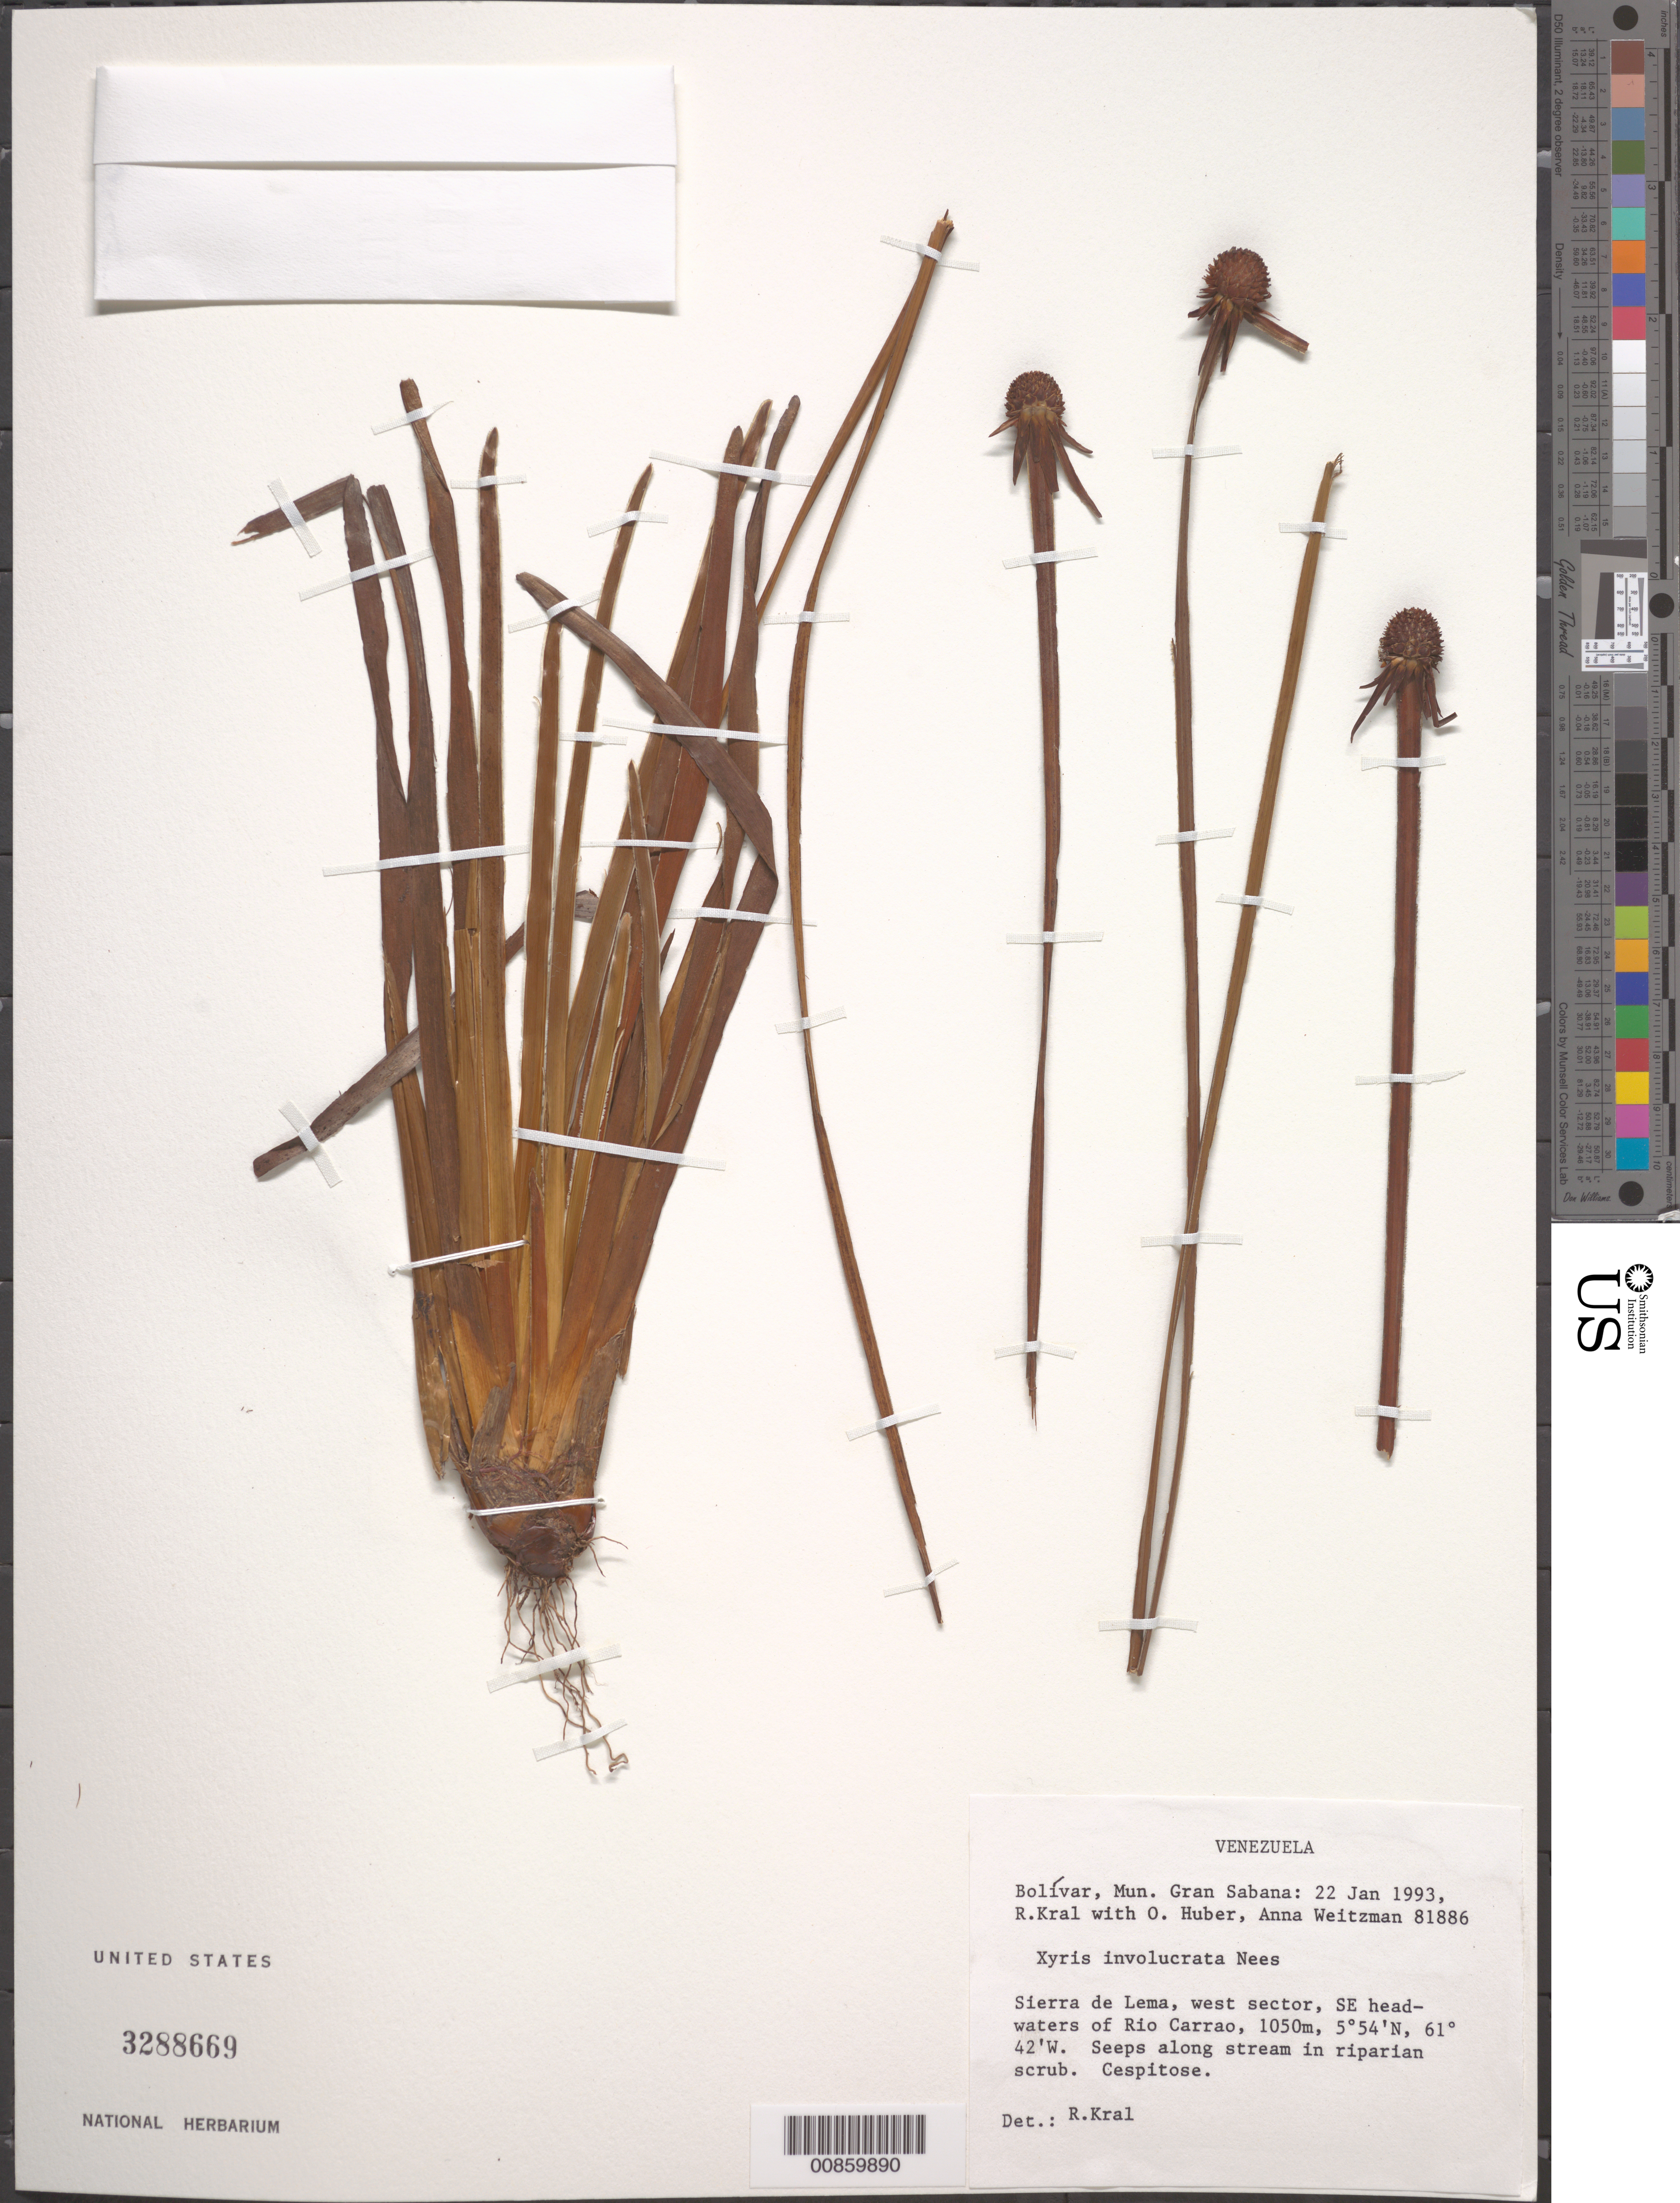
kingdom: Plantae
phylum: Tracheophyta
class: Liliopsida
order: Poales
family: Xyridaceae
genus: Xyris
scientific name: Xyris involucrata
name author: Nees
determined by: Kral, Robert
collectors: R. Kral, O. Huber & A. L. Weitzman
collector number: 81886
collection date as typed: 22-Jan-93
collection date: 1993-01-22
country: Venezuela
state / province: Bolívar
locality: Mun. Gran Sabana; Sierra de Lema, W sector, SE headwaters of Rio Carrao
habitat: Seeps along stream in riparian scrub.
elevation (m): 1050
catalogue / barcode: US 3288669